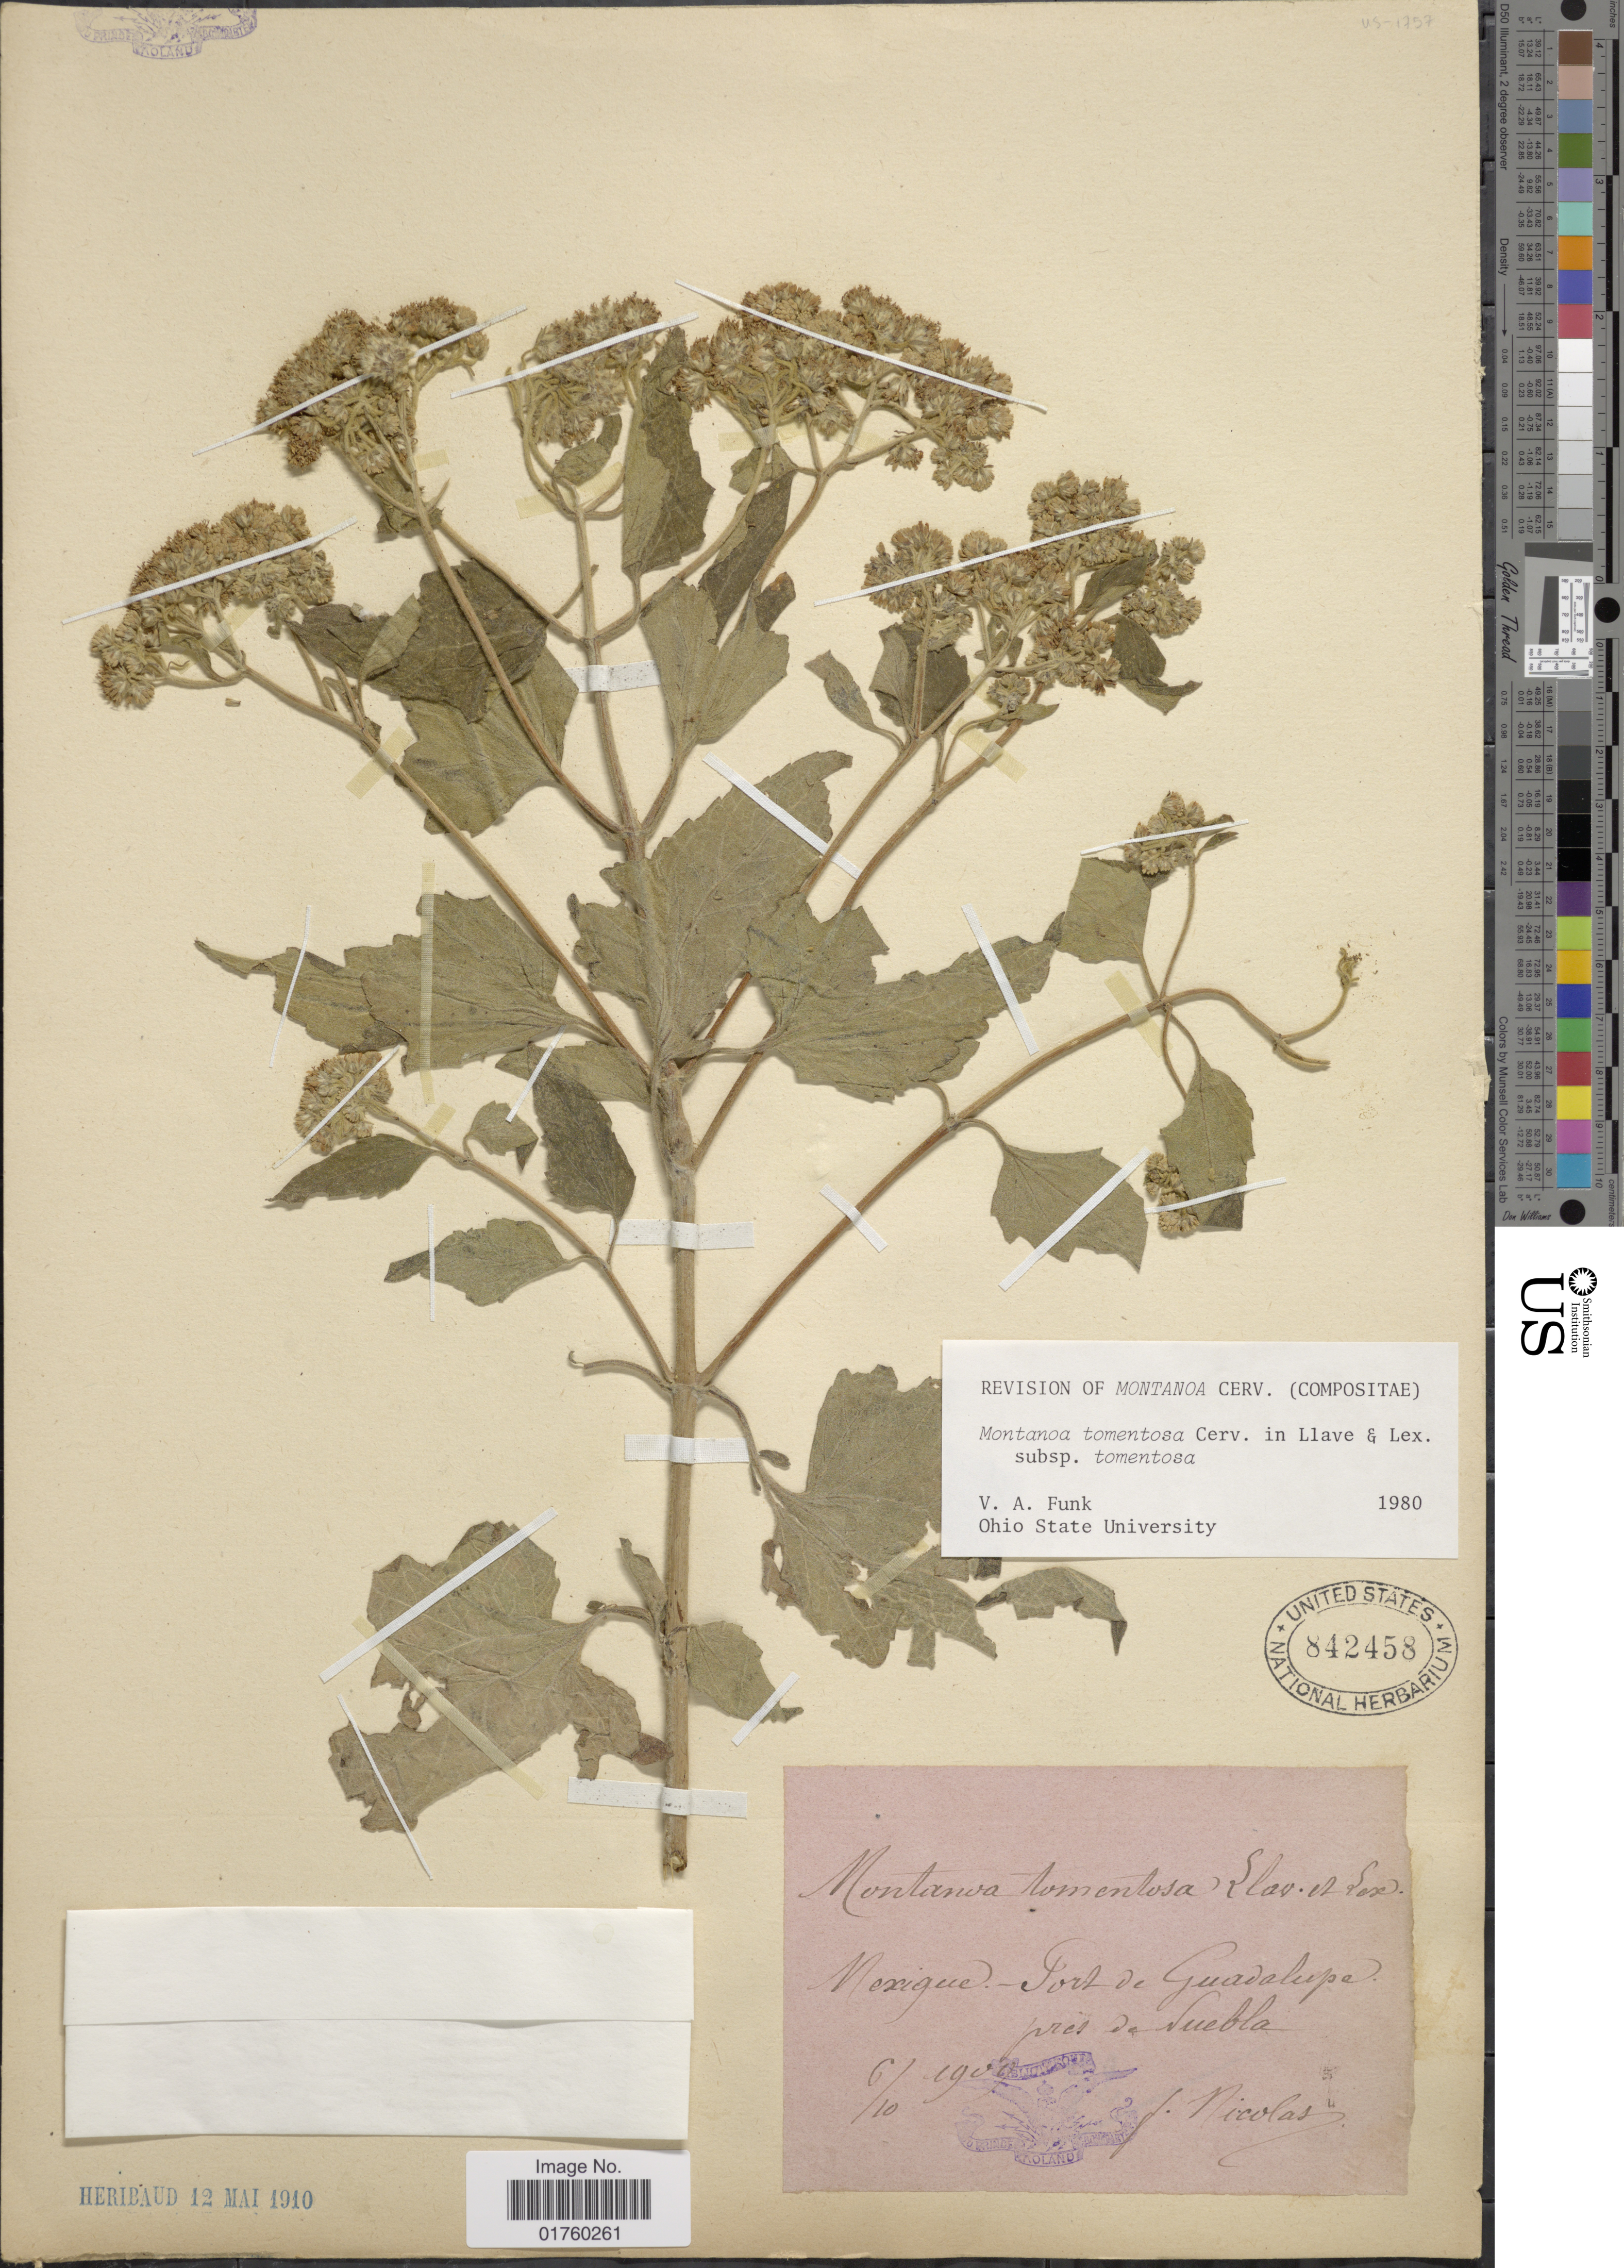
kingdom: Plantae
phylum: Tracheophyta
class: Magnoliopsida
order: Asterales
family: Asteraceae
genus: Montanoa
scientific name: Montanoa tomentosa subsp. tomentosa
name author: Cerv.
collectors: F. Nicolas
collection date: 1909-10-06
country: Mexico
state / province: Puebla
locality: Fort de Guadalupe.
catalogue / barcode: US 842458